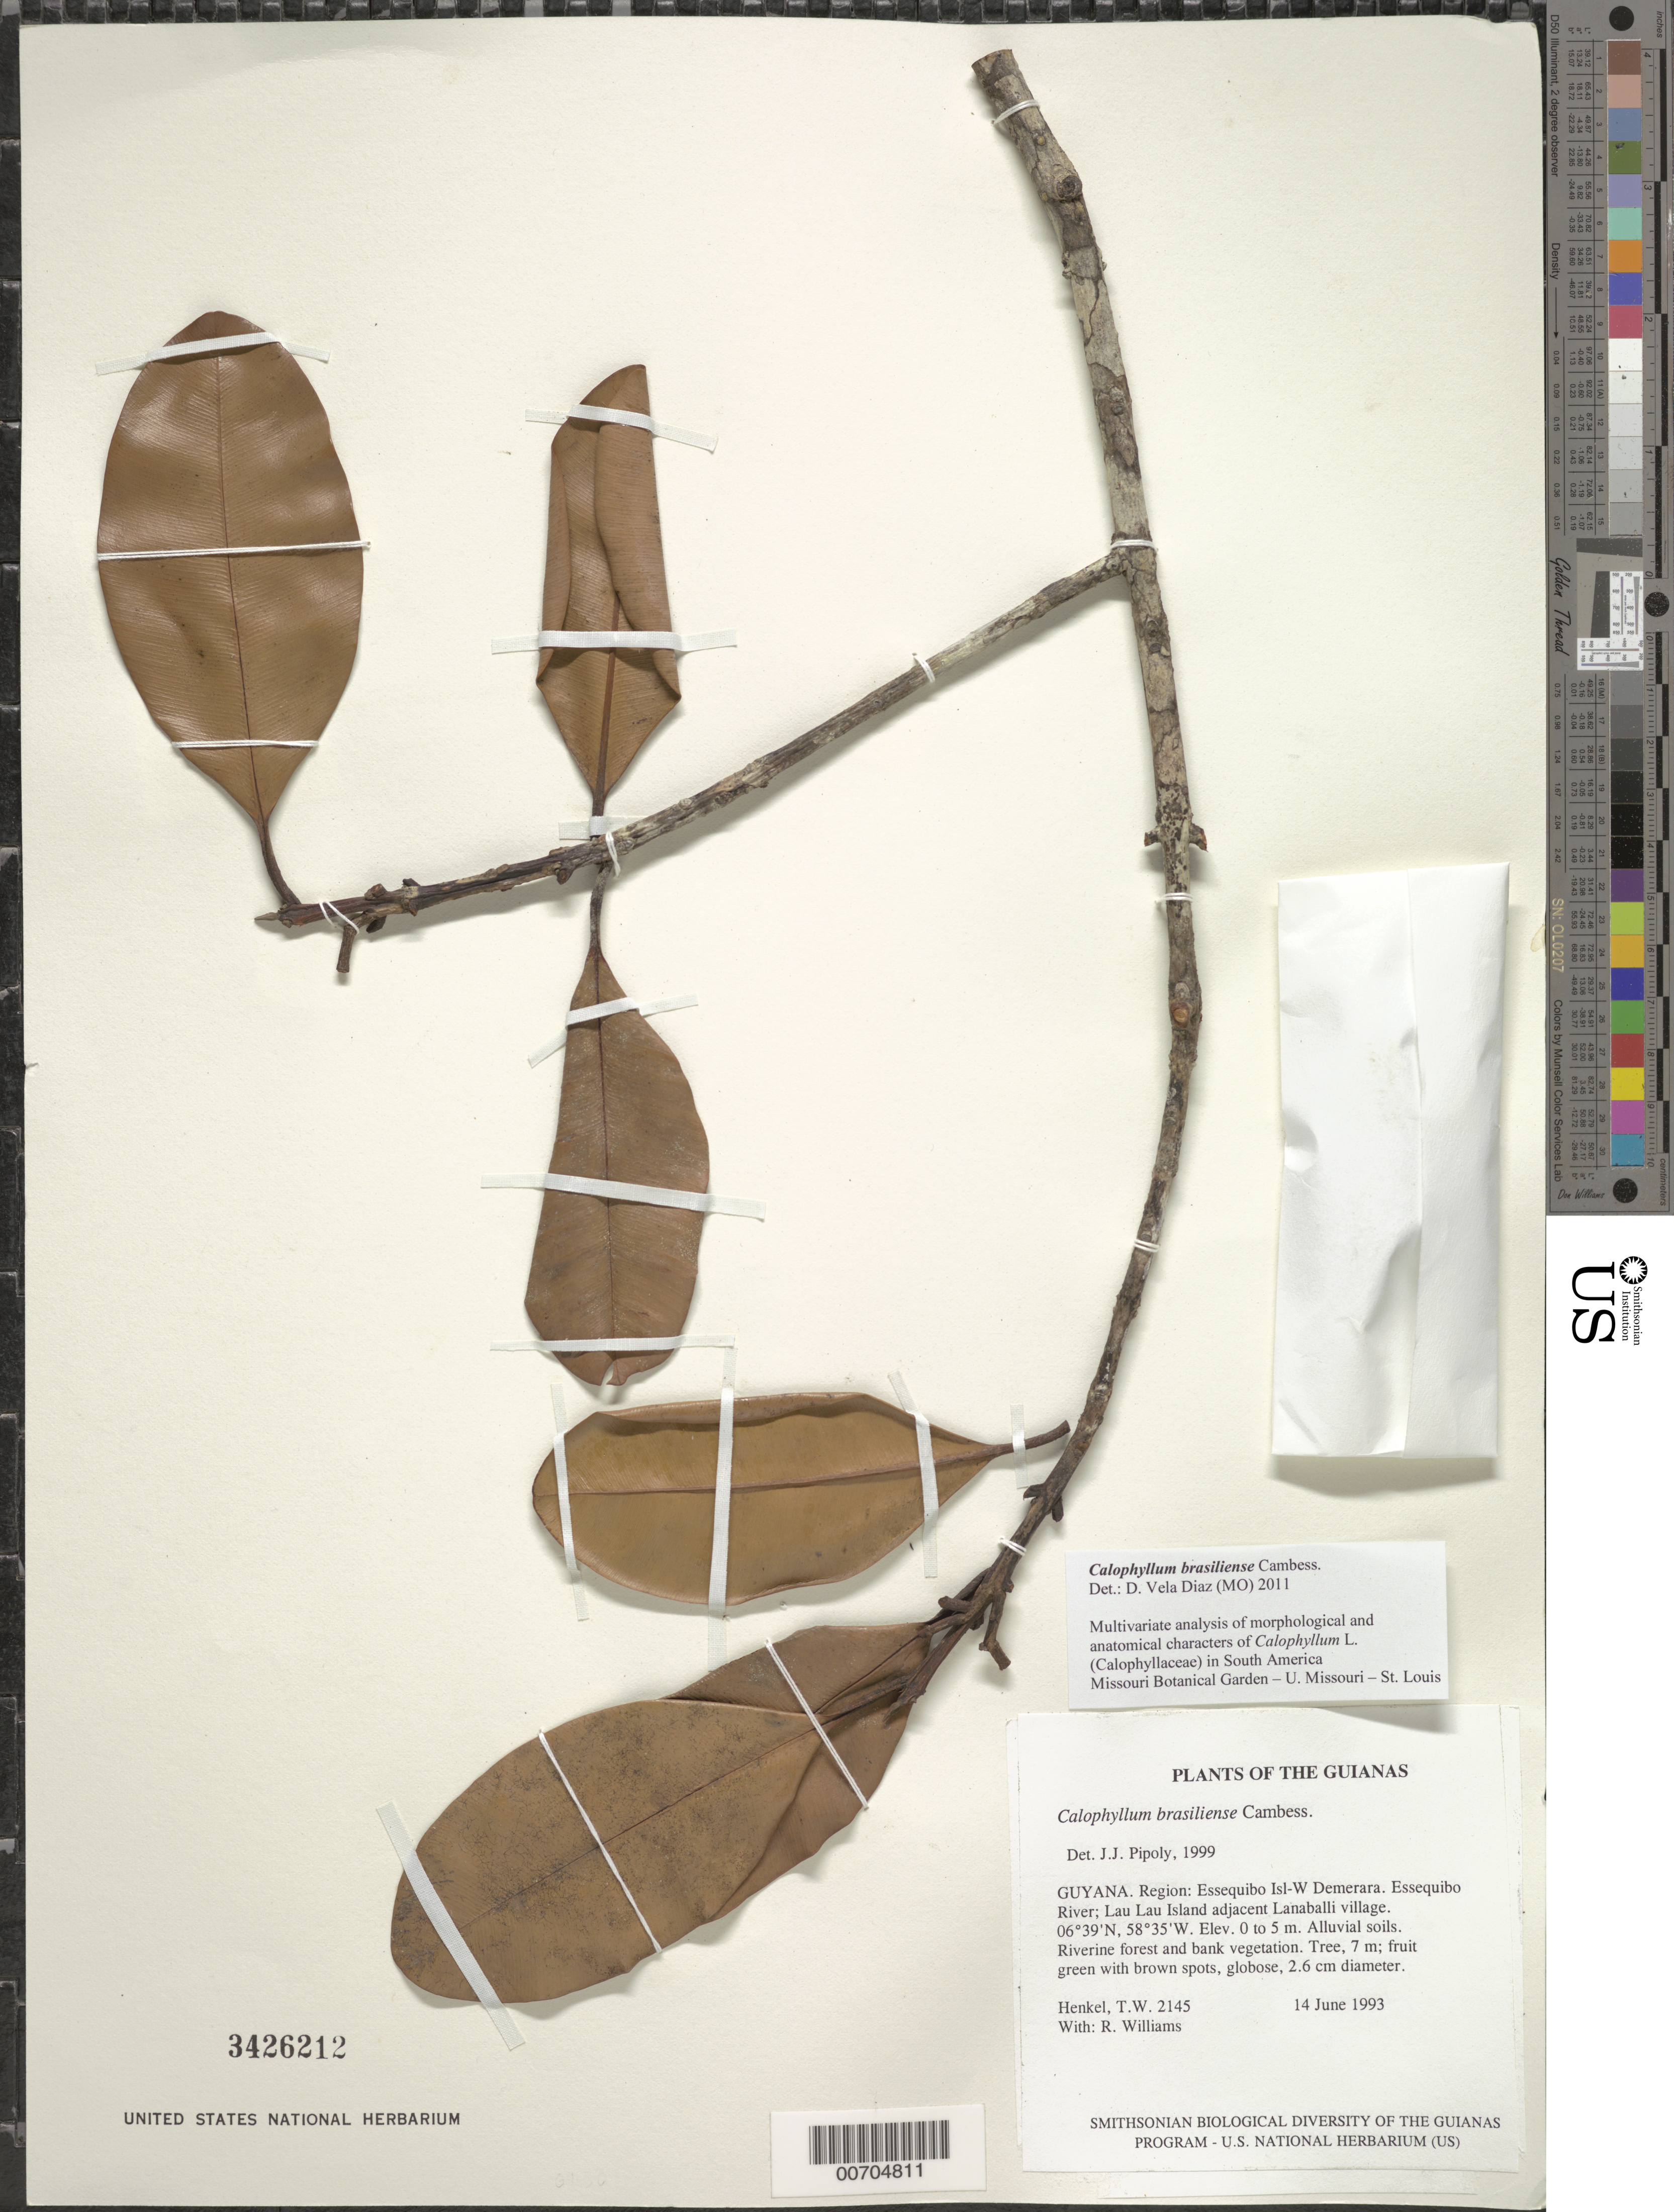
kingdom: Plantae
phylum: Tracheophyta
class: Magnoliopsida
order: Malpighiales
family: Calophyllaceae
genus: Calophyllum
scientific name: Calophyllum brasiliense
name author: Cambess.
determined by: Pipoly, J. J., III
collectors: T. Henkel & R. Williams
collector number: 2145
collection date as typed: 14 June 1993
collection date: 1993-06-14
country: Guyana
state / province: Essequibo Isl-W. Demerara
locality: Essequibo River; Lau Lau Island adjacent Lanaballi village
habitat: Alluvial soils. Riverine forest and bank vegetation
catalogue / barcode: US 3426212